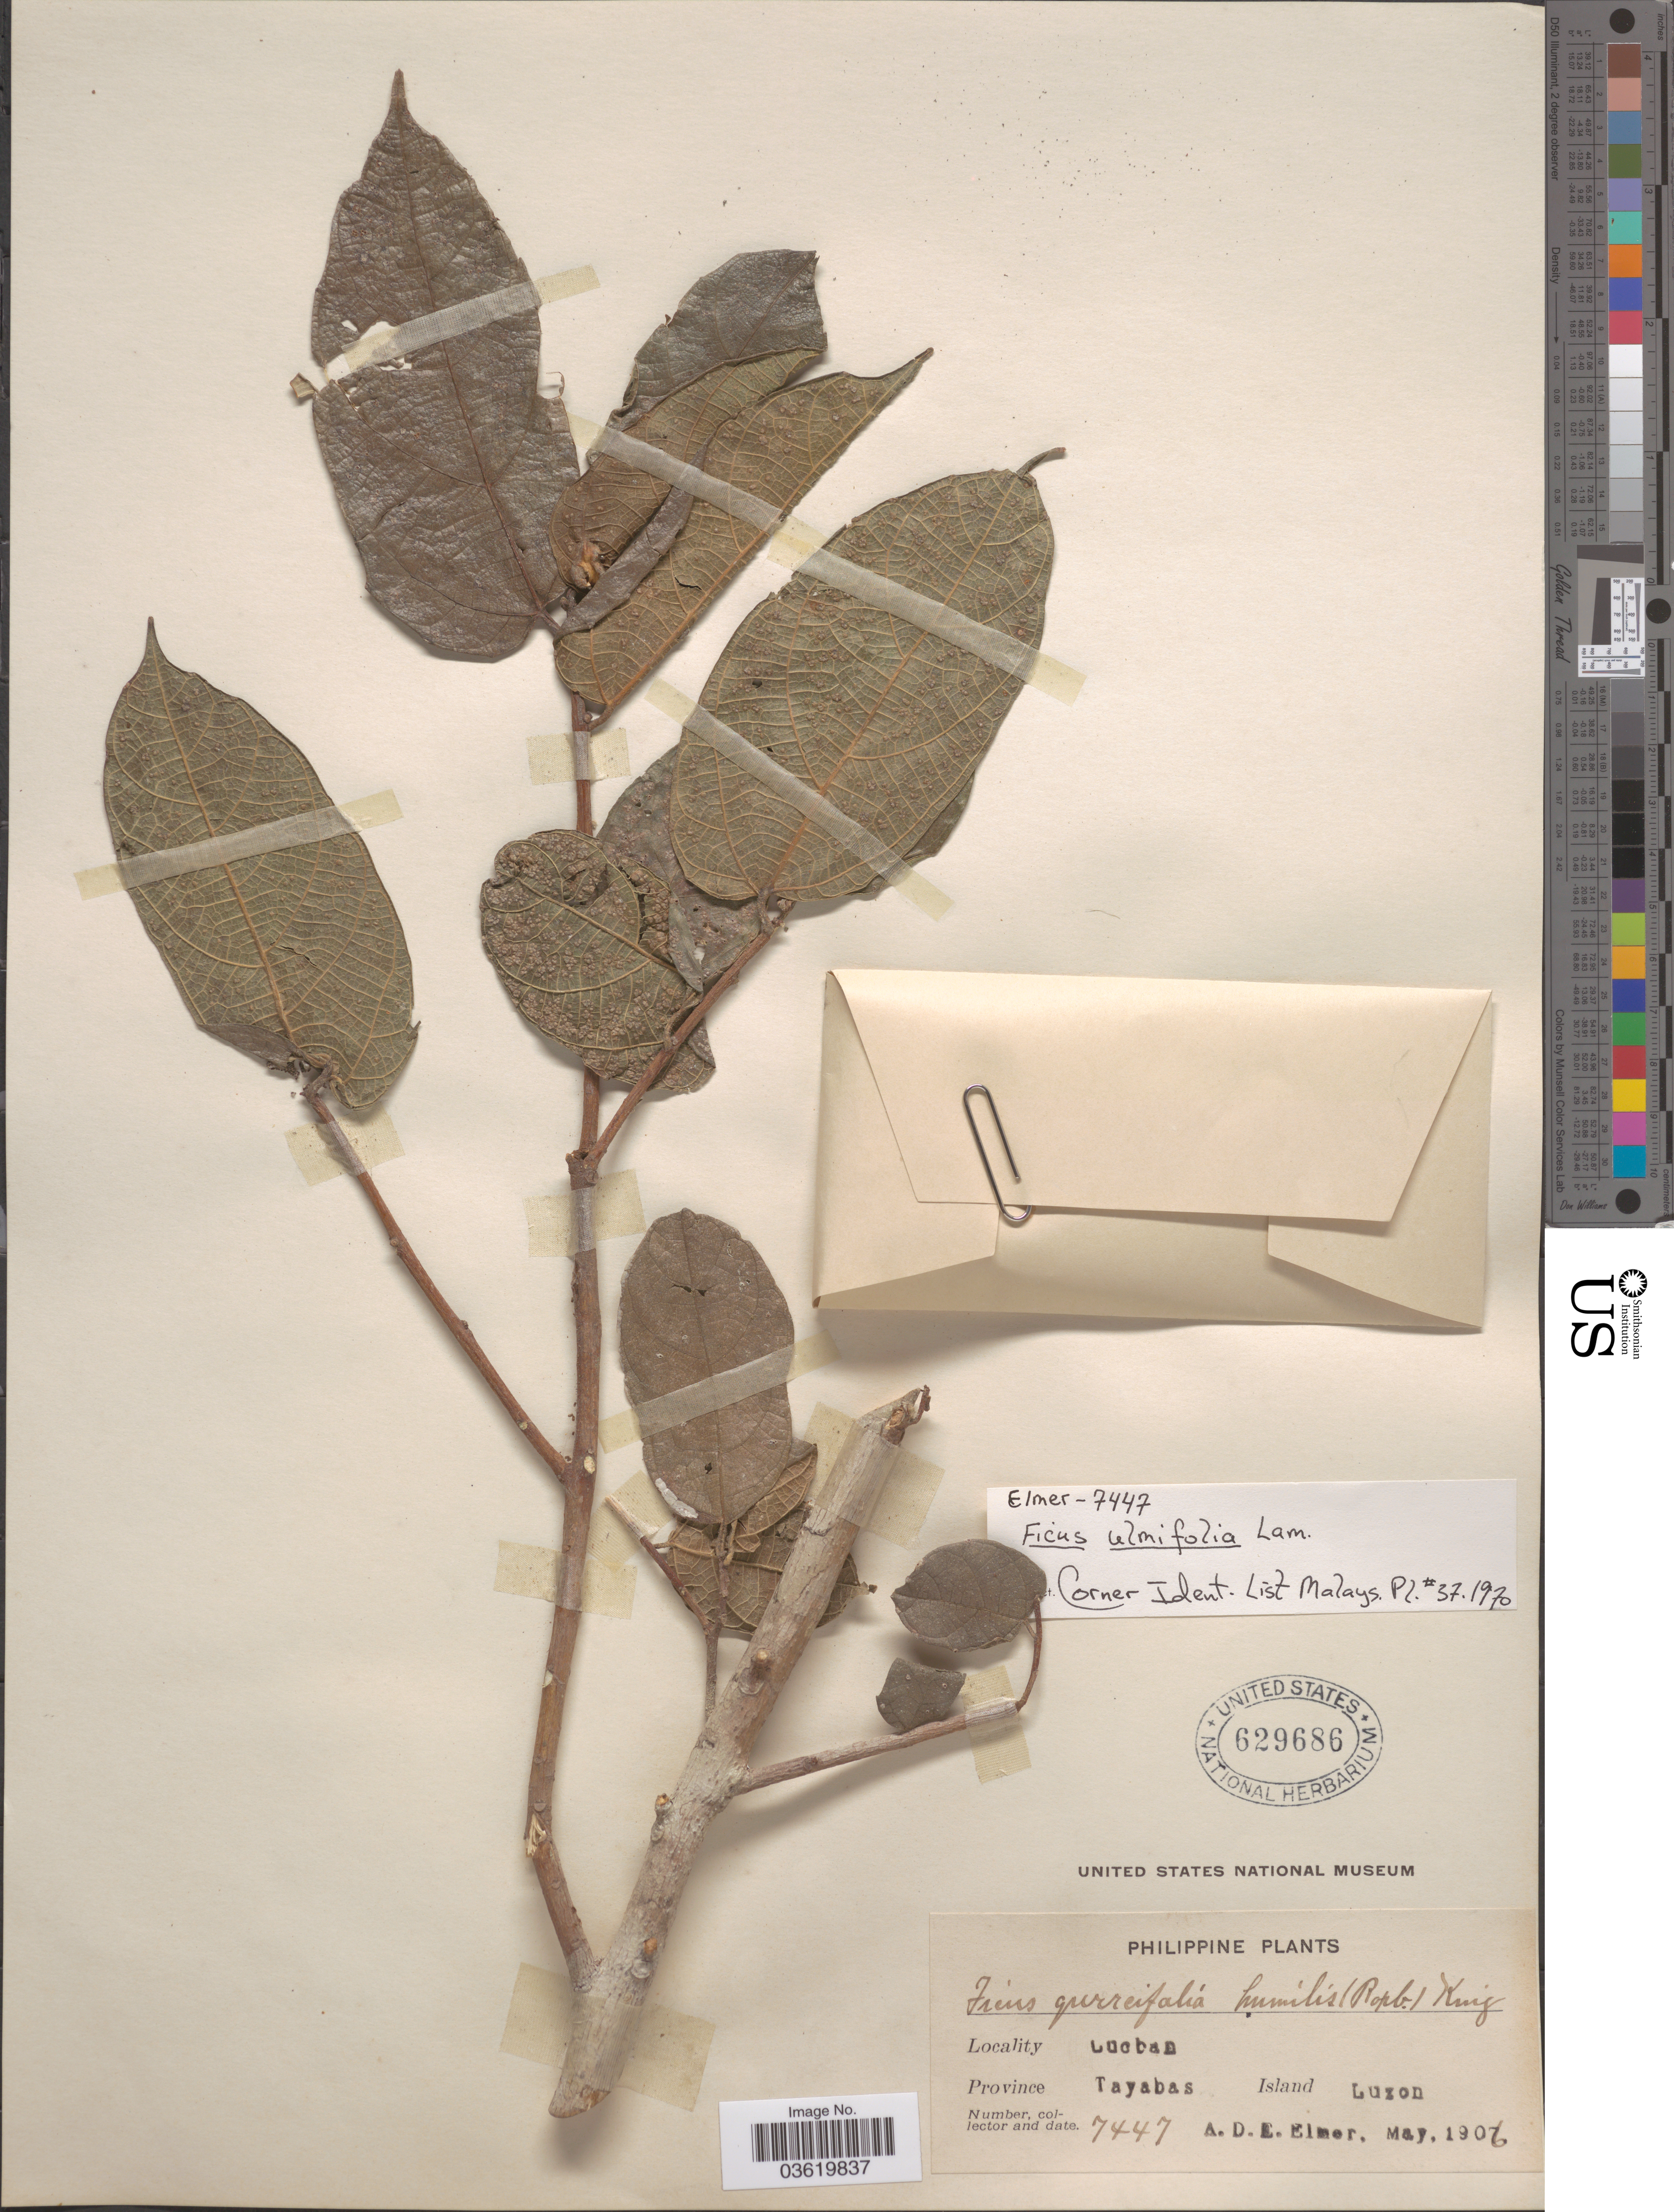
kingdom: Plantae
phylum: Tracheophyta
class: Magnoliopsida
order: Rosales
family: Moraceae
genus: Ficus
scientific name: Ficus ulmifolia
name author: Lam.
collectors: A. D. E. Elmer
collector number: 7447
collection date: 1906-05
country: Philippines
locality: Lucban, Province Tayabas. Island Luzon.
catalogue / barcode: US 629686